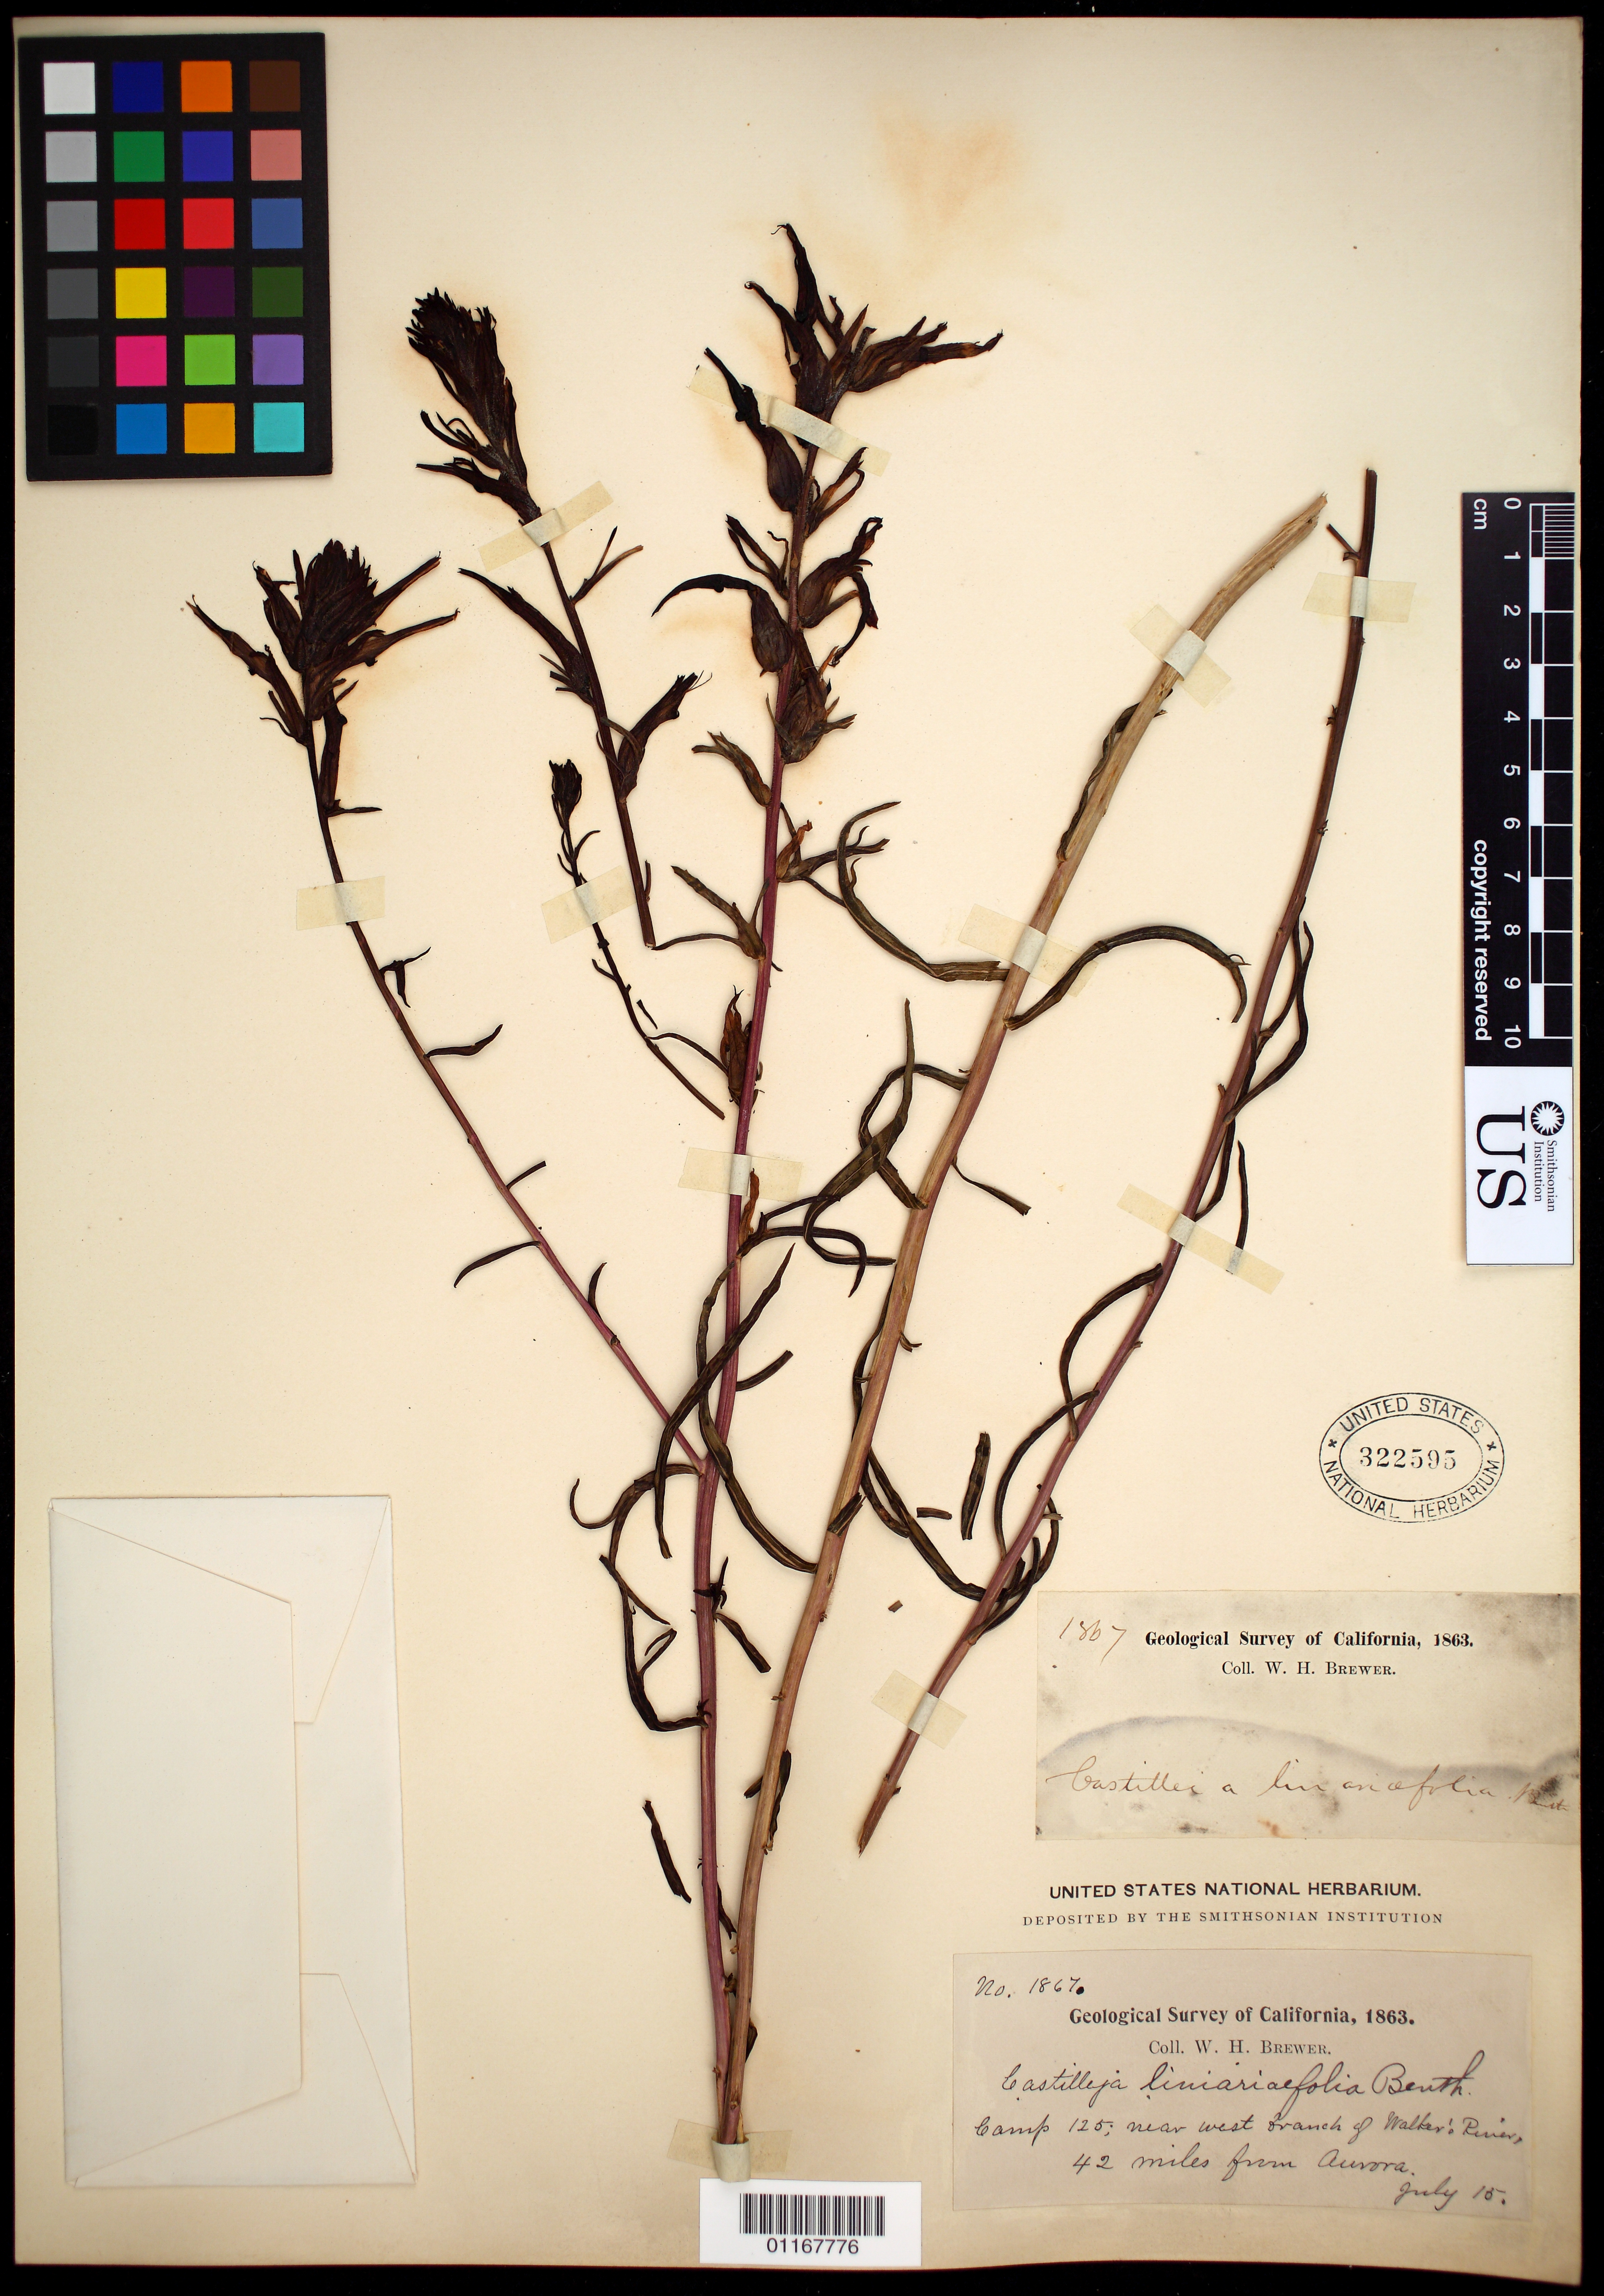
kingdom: Plantae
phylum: Tracheophyta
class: Magnoliopsida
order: Lamiales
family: Orobanchaceae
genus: Castilleja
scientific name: Castilleja linariifolia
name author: Benth.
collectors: W. H. Brewer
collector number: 1867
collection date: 1863-07-15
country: United States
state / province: California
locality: Camp 125, near west branch of Walker's River, 42 miles from Aurora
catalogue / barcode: US 322595